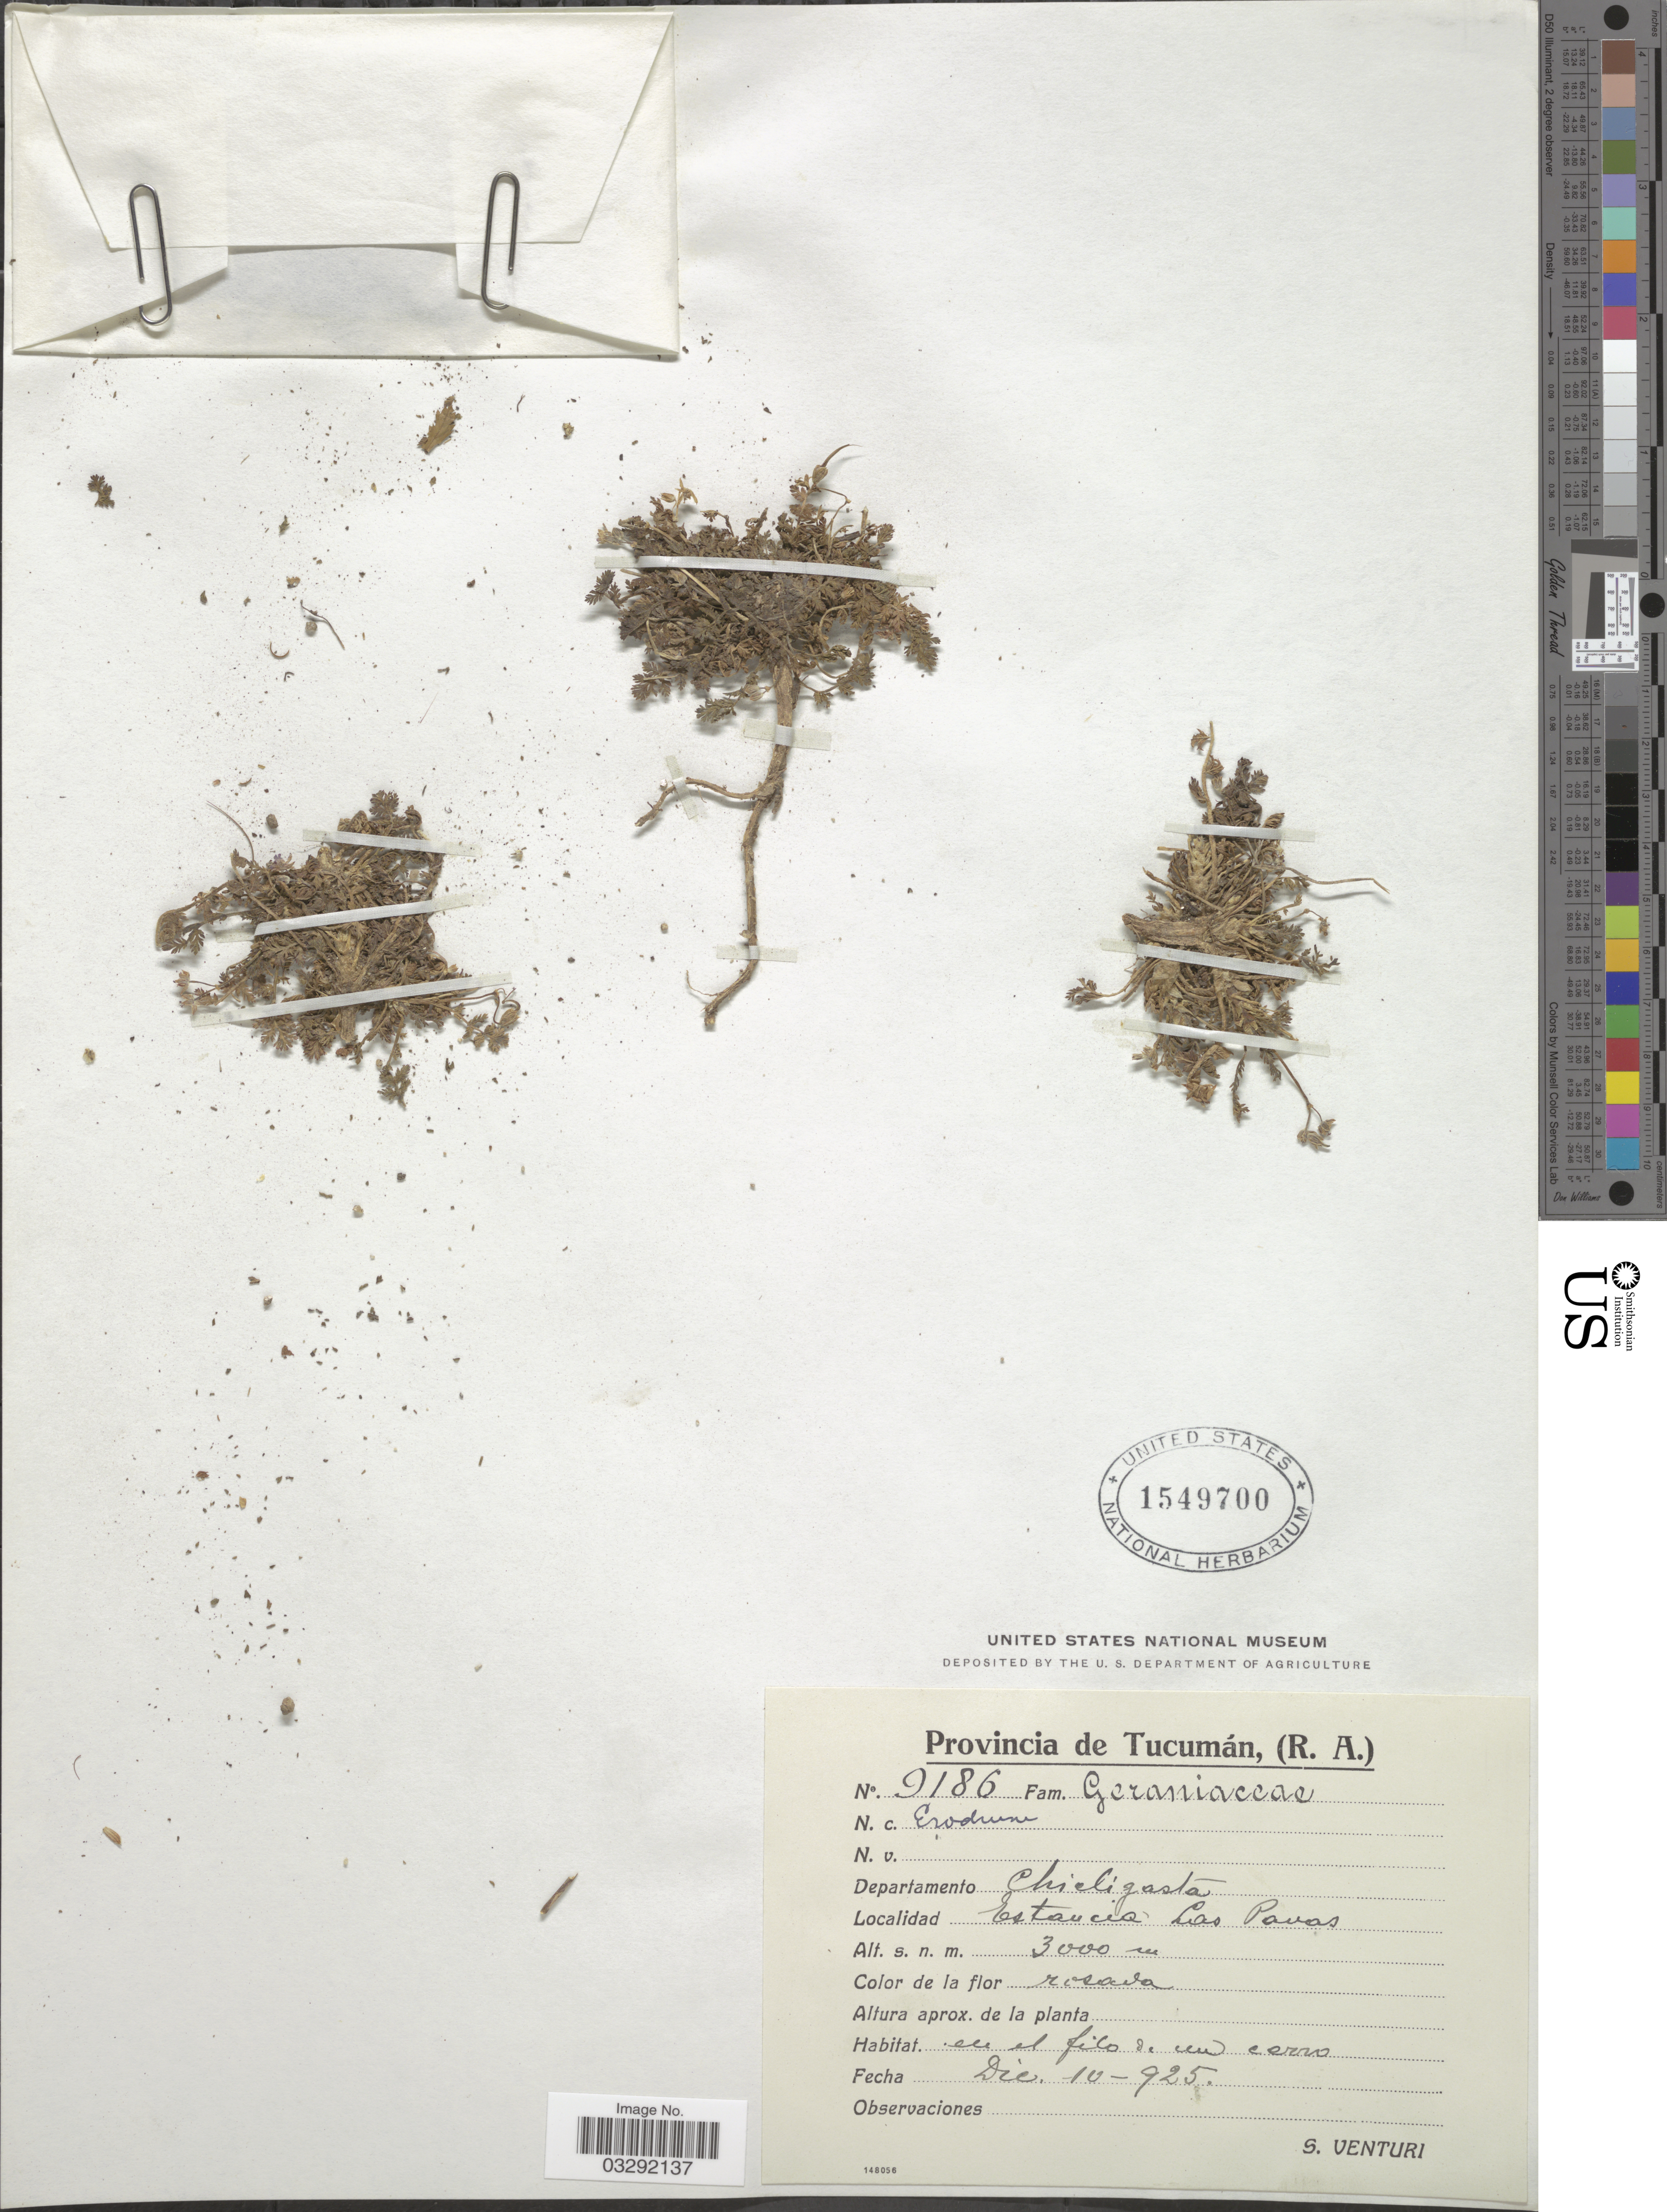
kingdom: Plantae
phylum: Tracheophyta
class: Magnoliopsida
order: Geraniales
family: Geraniaceae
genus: Erodium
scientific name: Erodium sp.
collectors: S. Venturi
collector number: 9186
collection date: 1925-12-10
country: Argentina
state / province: Tucuman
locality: Departamento Chicligasta. Estancia Las Pavas.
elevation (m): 3000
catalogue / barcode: US 1549700